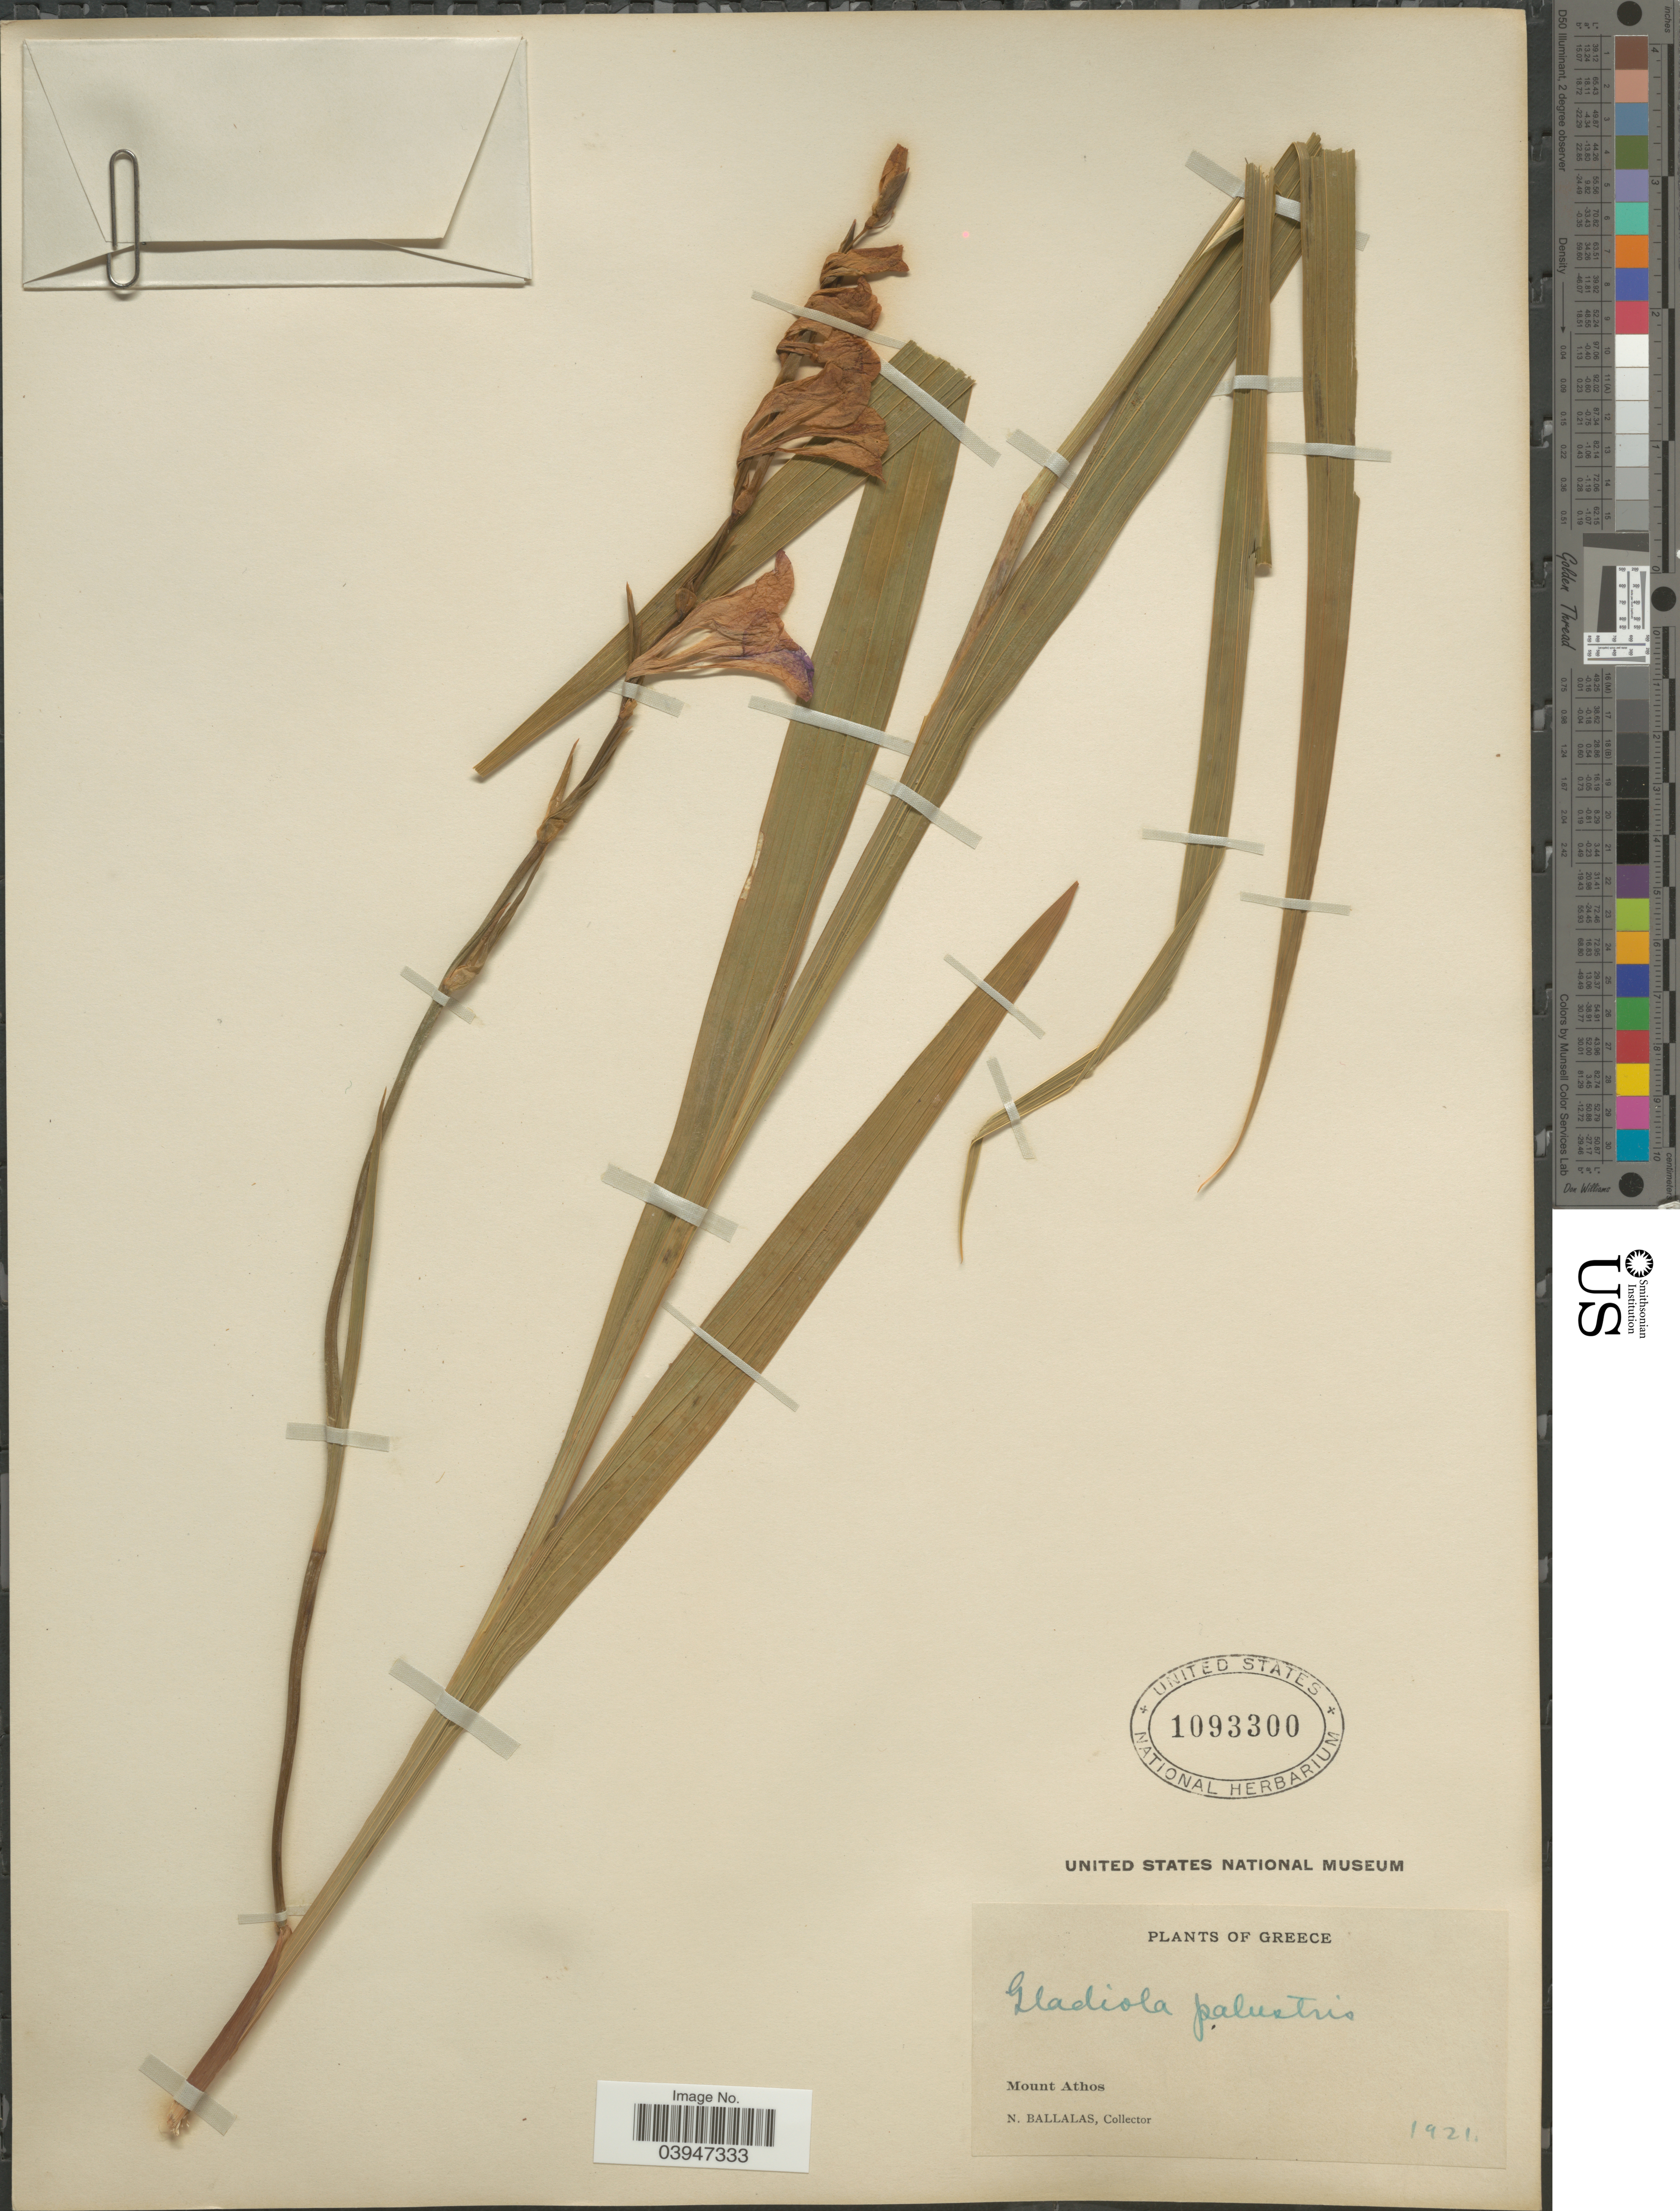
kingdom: Plantae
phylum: Tracheophyta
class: Liliopsida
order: Asparagales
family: Iridaceae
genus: Gladiolus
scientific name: Gladiolus palustris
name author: Gaudin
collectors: N. Ballalas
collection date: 1921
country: Greece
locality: Mount Athos.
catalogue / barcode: US 1093300